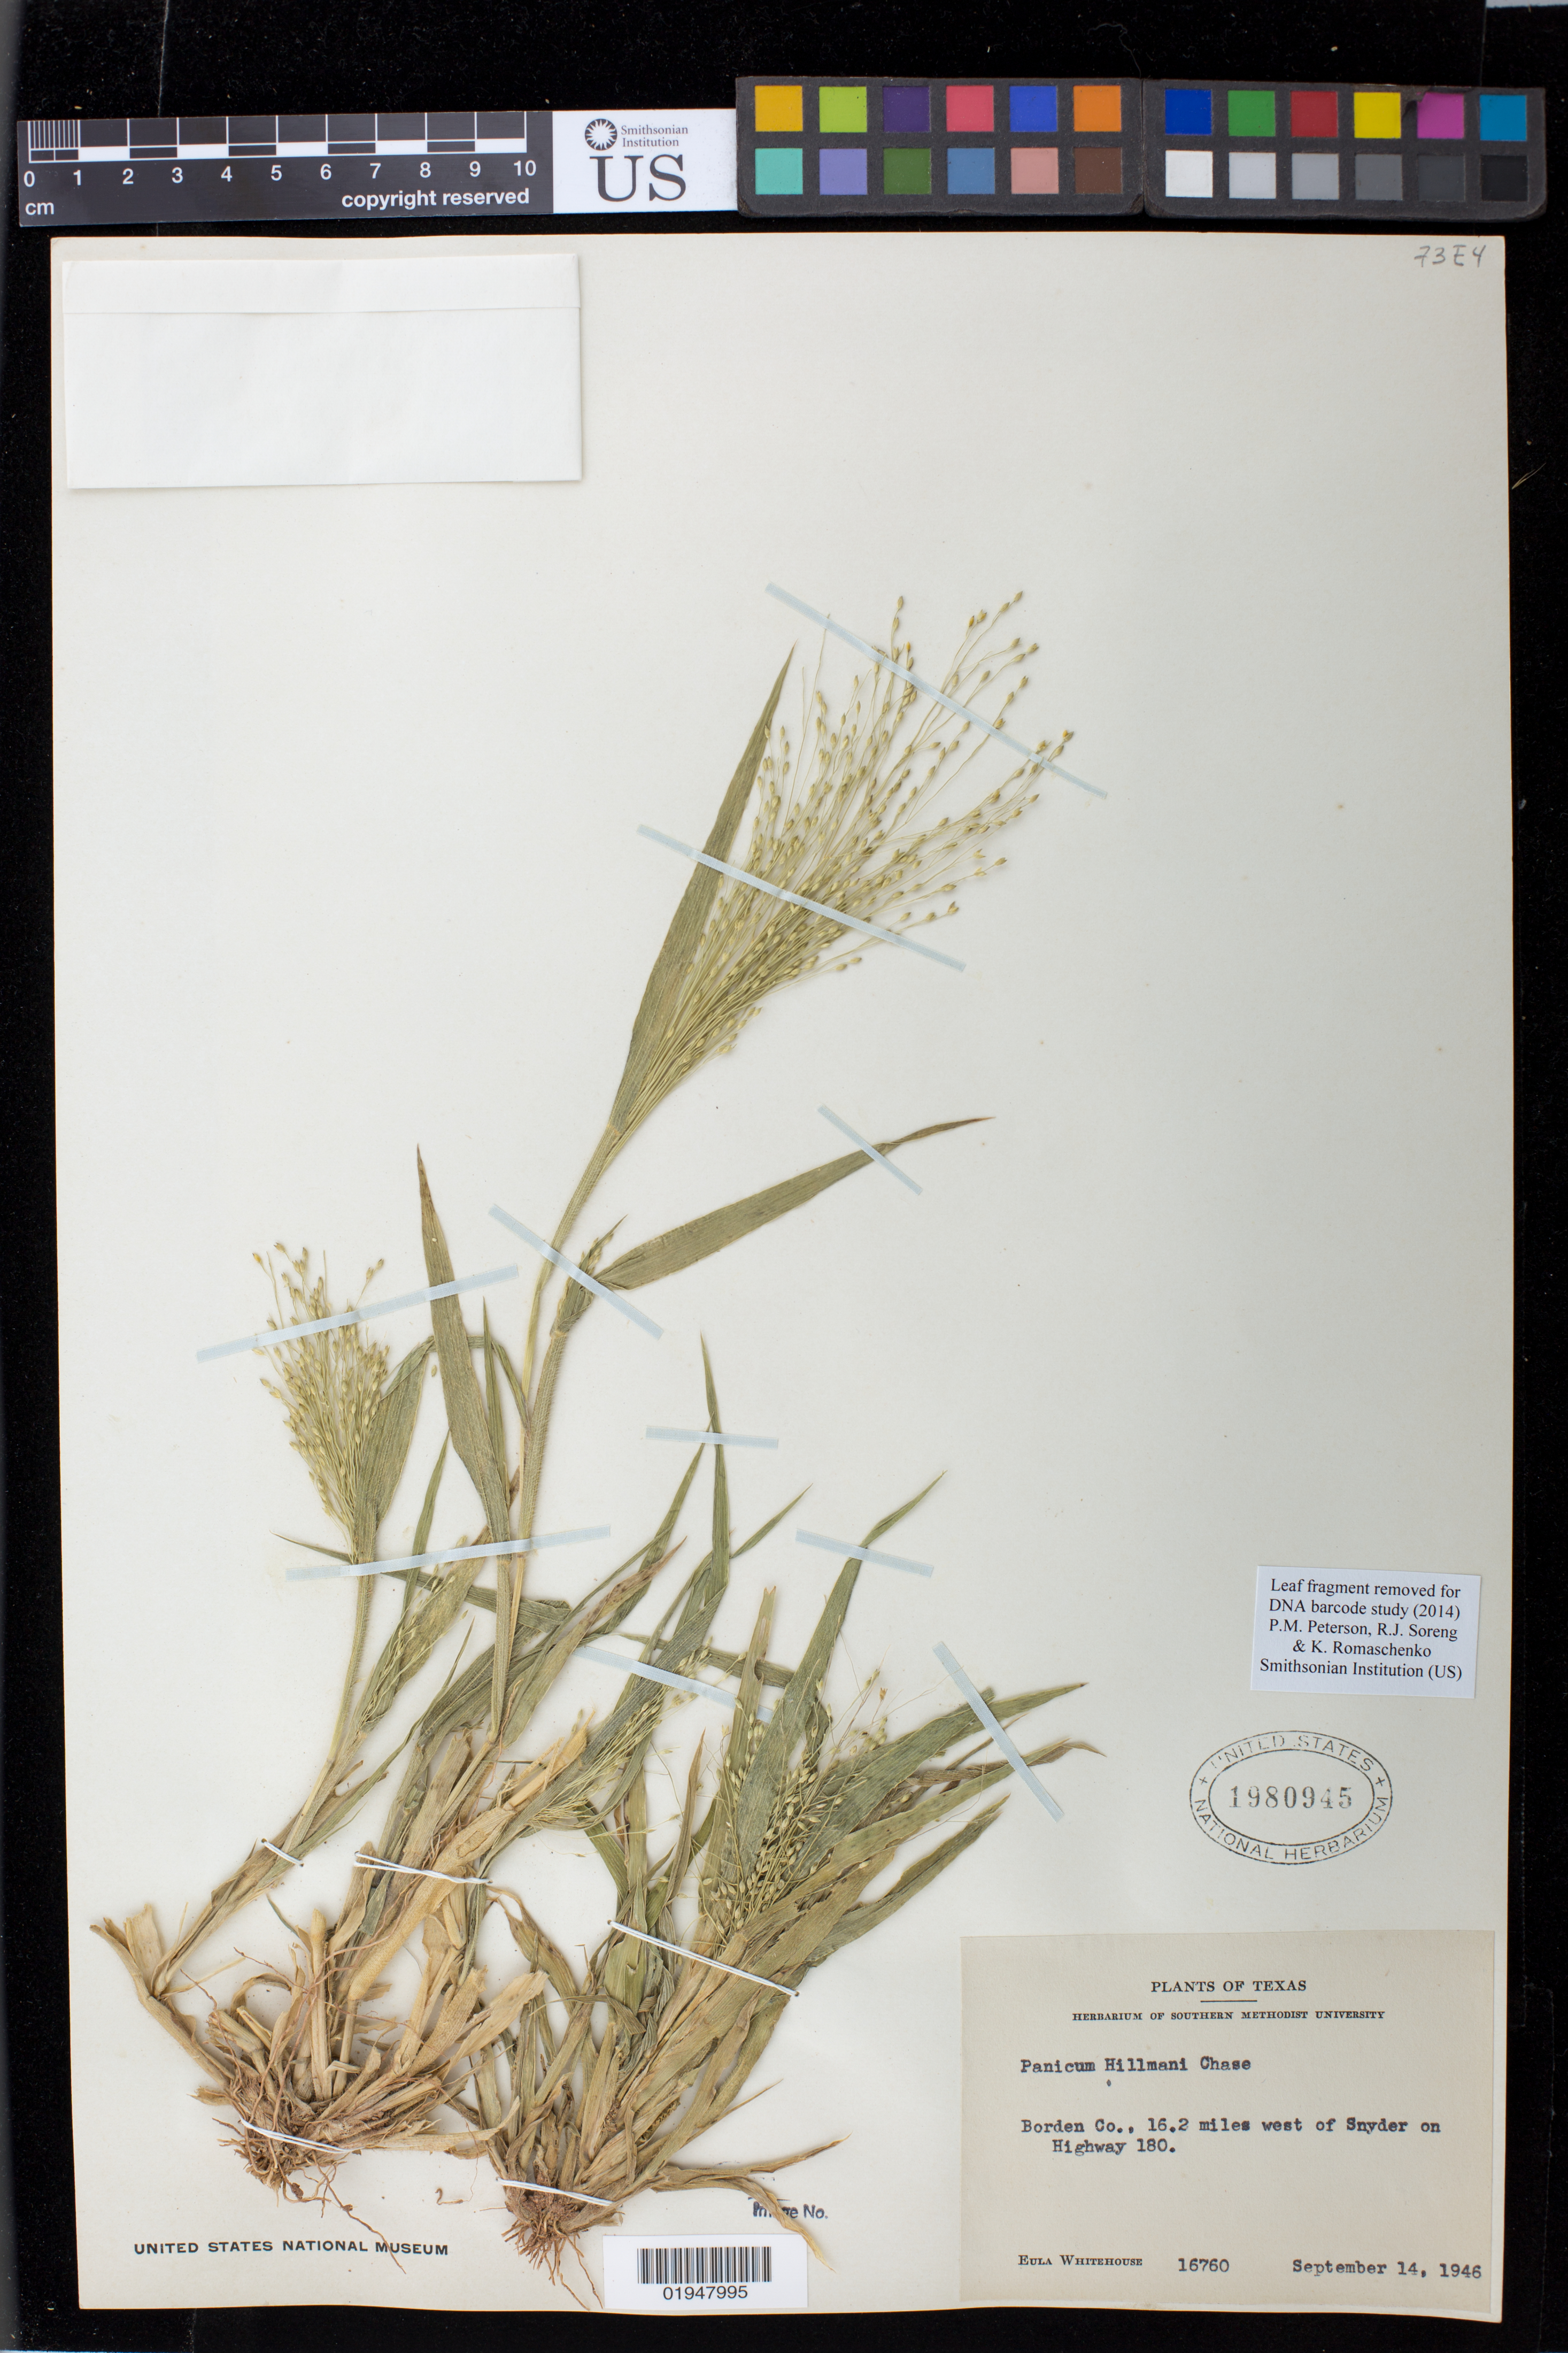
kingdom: Plantae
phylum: Tracheophyta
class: Liliopsida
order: Poales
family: Poaceae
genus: Panicum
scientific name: Panicum hillmanii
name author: Chase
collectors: E. Whitehouse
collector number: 16760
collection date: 1946-09-14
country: United States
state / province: Texas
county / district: Borden County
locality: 15.2 miles west of Snyder on Highway 180.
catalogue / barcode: US 1980945